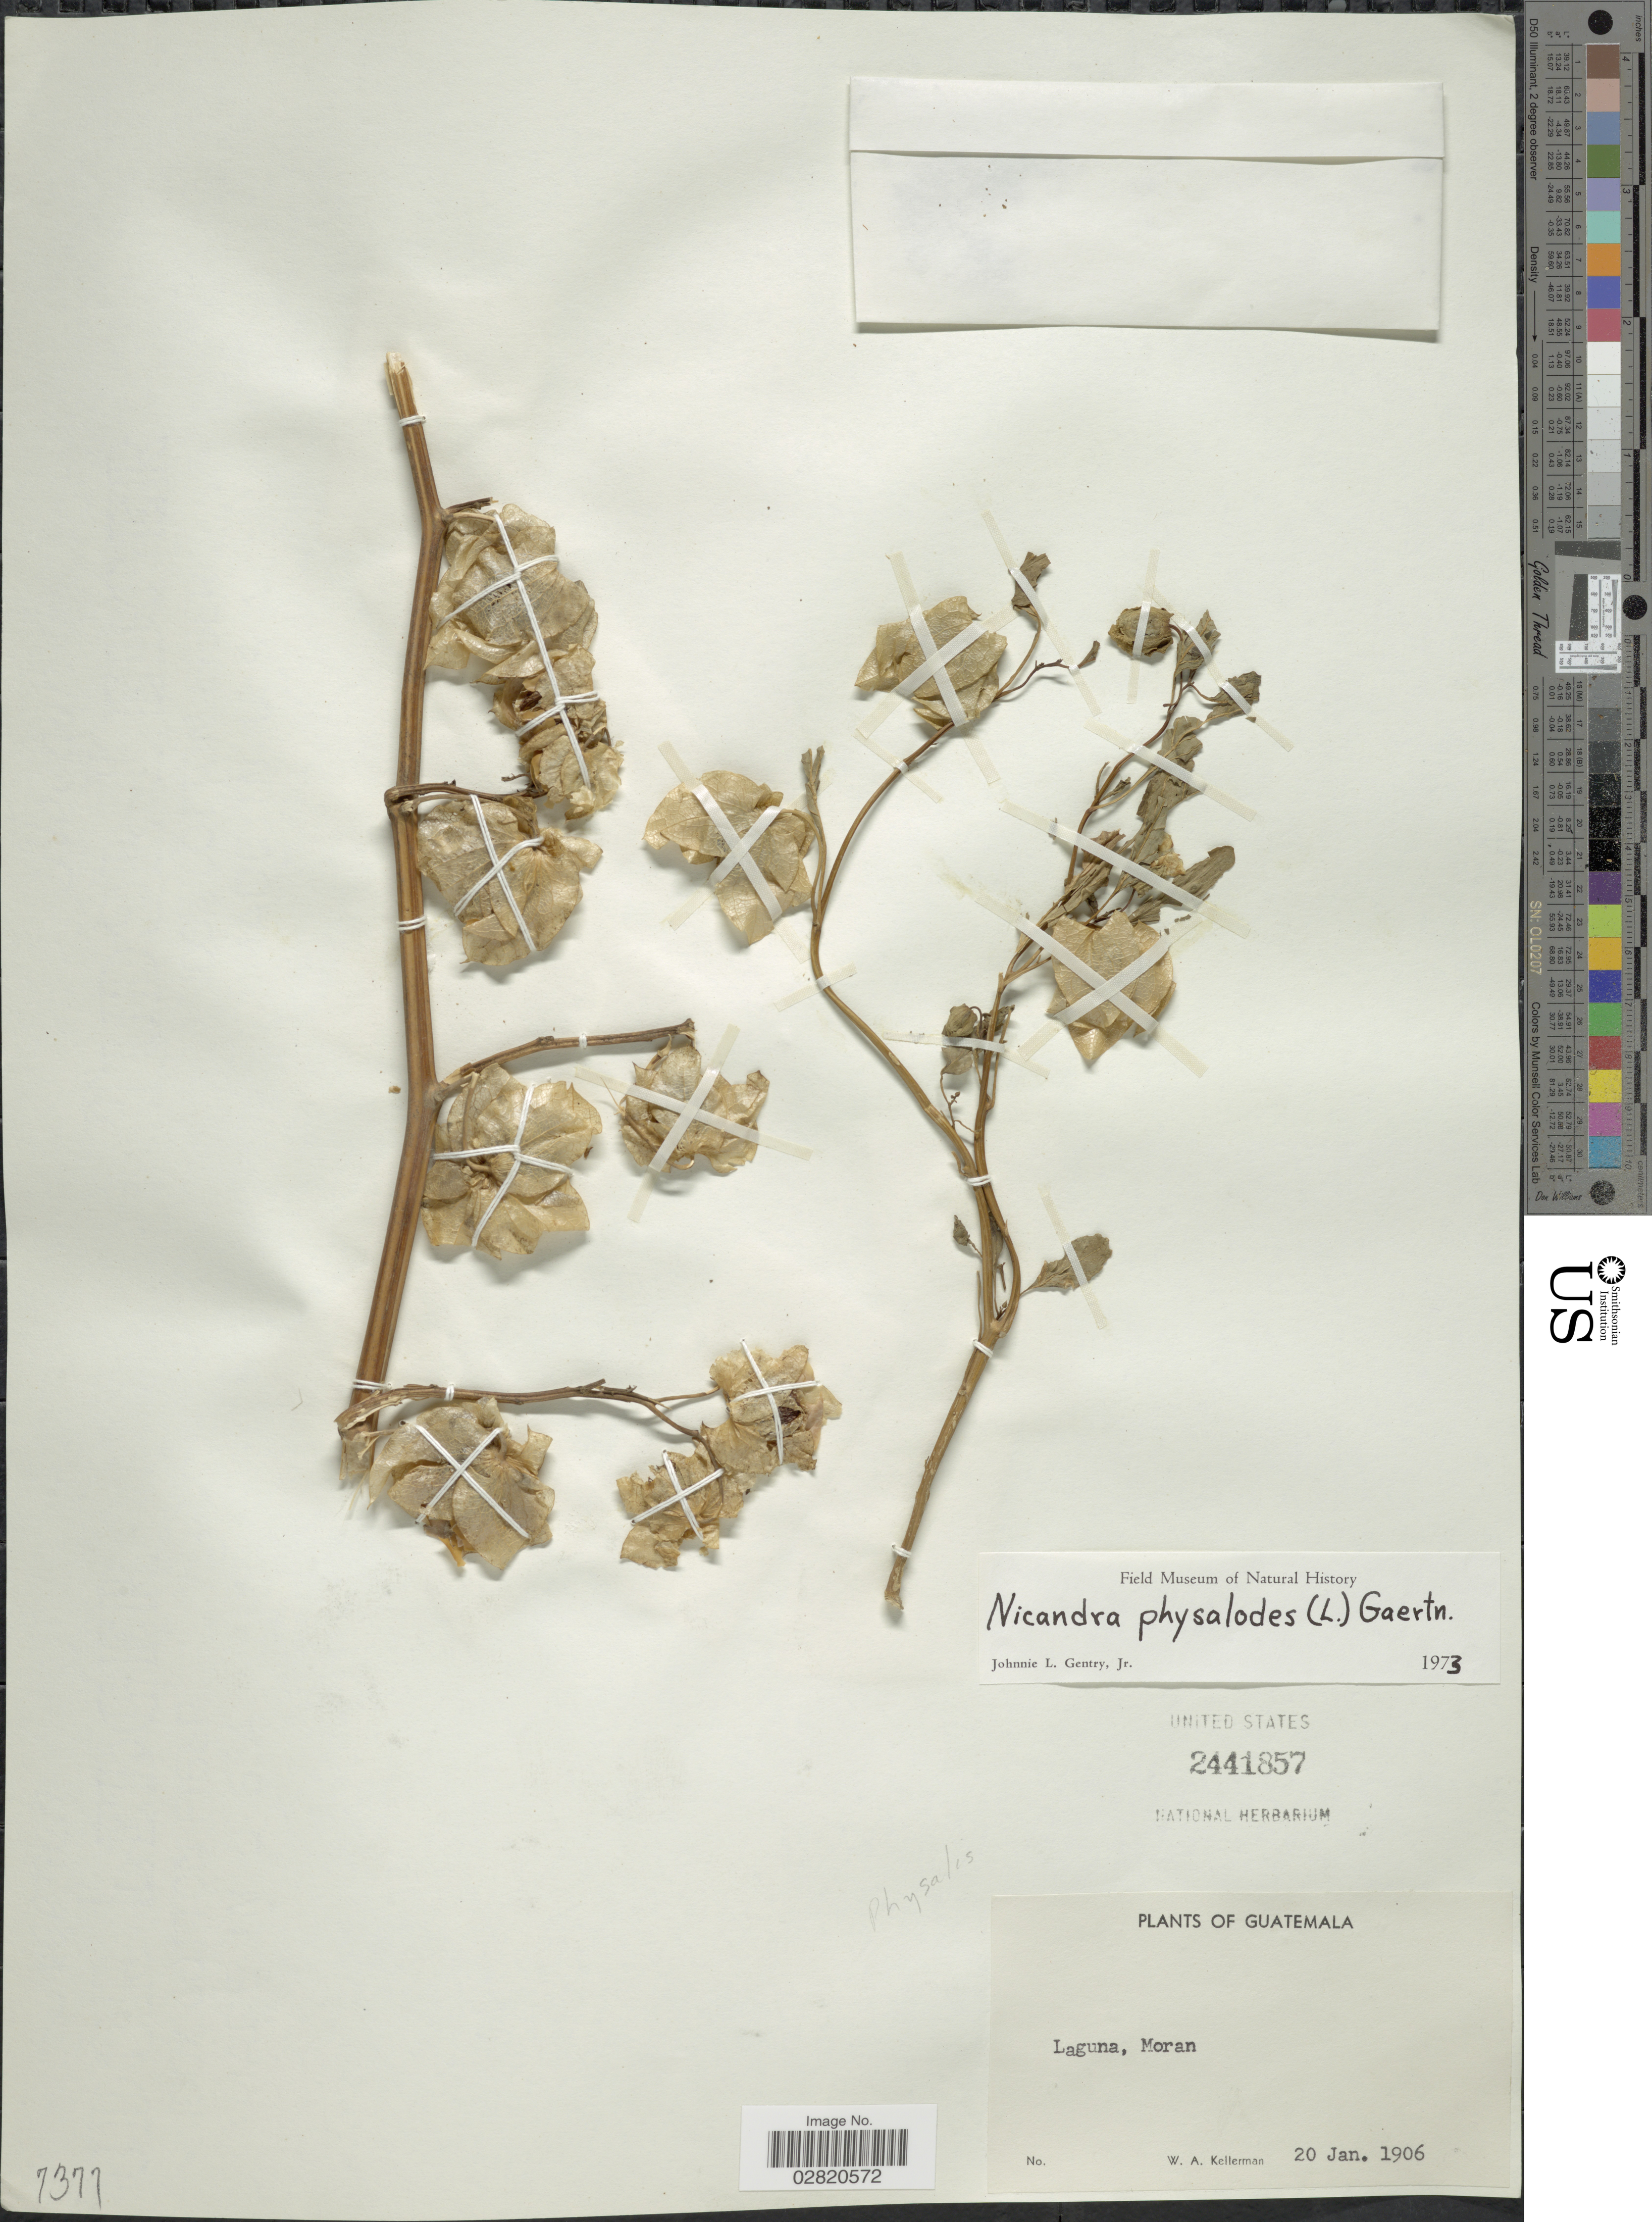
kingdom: Plantae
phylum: Tracheophyta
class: Magnoliopsida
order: Solanales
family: Solanaceae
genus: Nicandra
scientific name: Nicandra physalodes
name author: (L.) Gaertn.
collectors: W. Kellerman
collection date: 1906-01-20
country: Guatemala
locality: Laguna, Moran.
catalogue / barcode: US 2441857